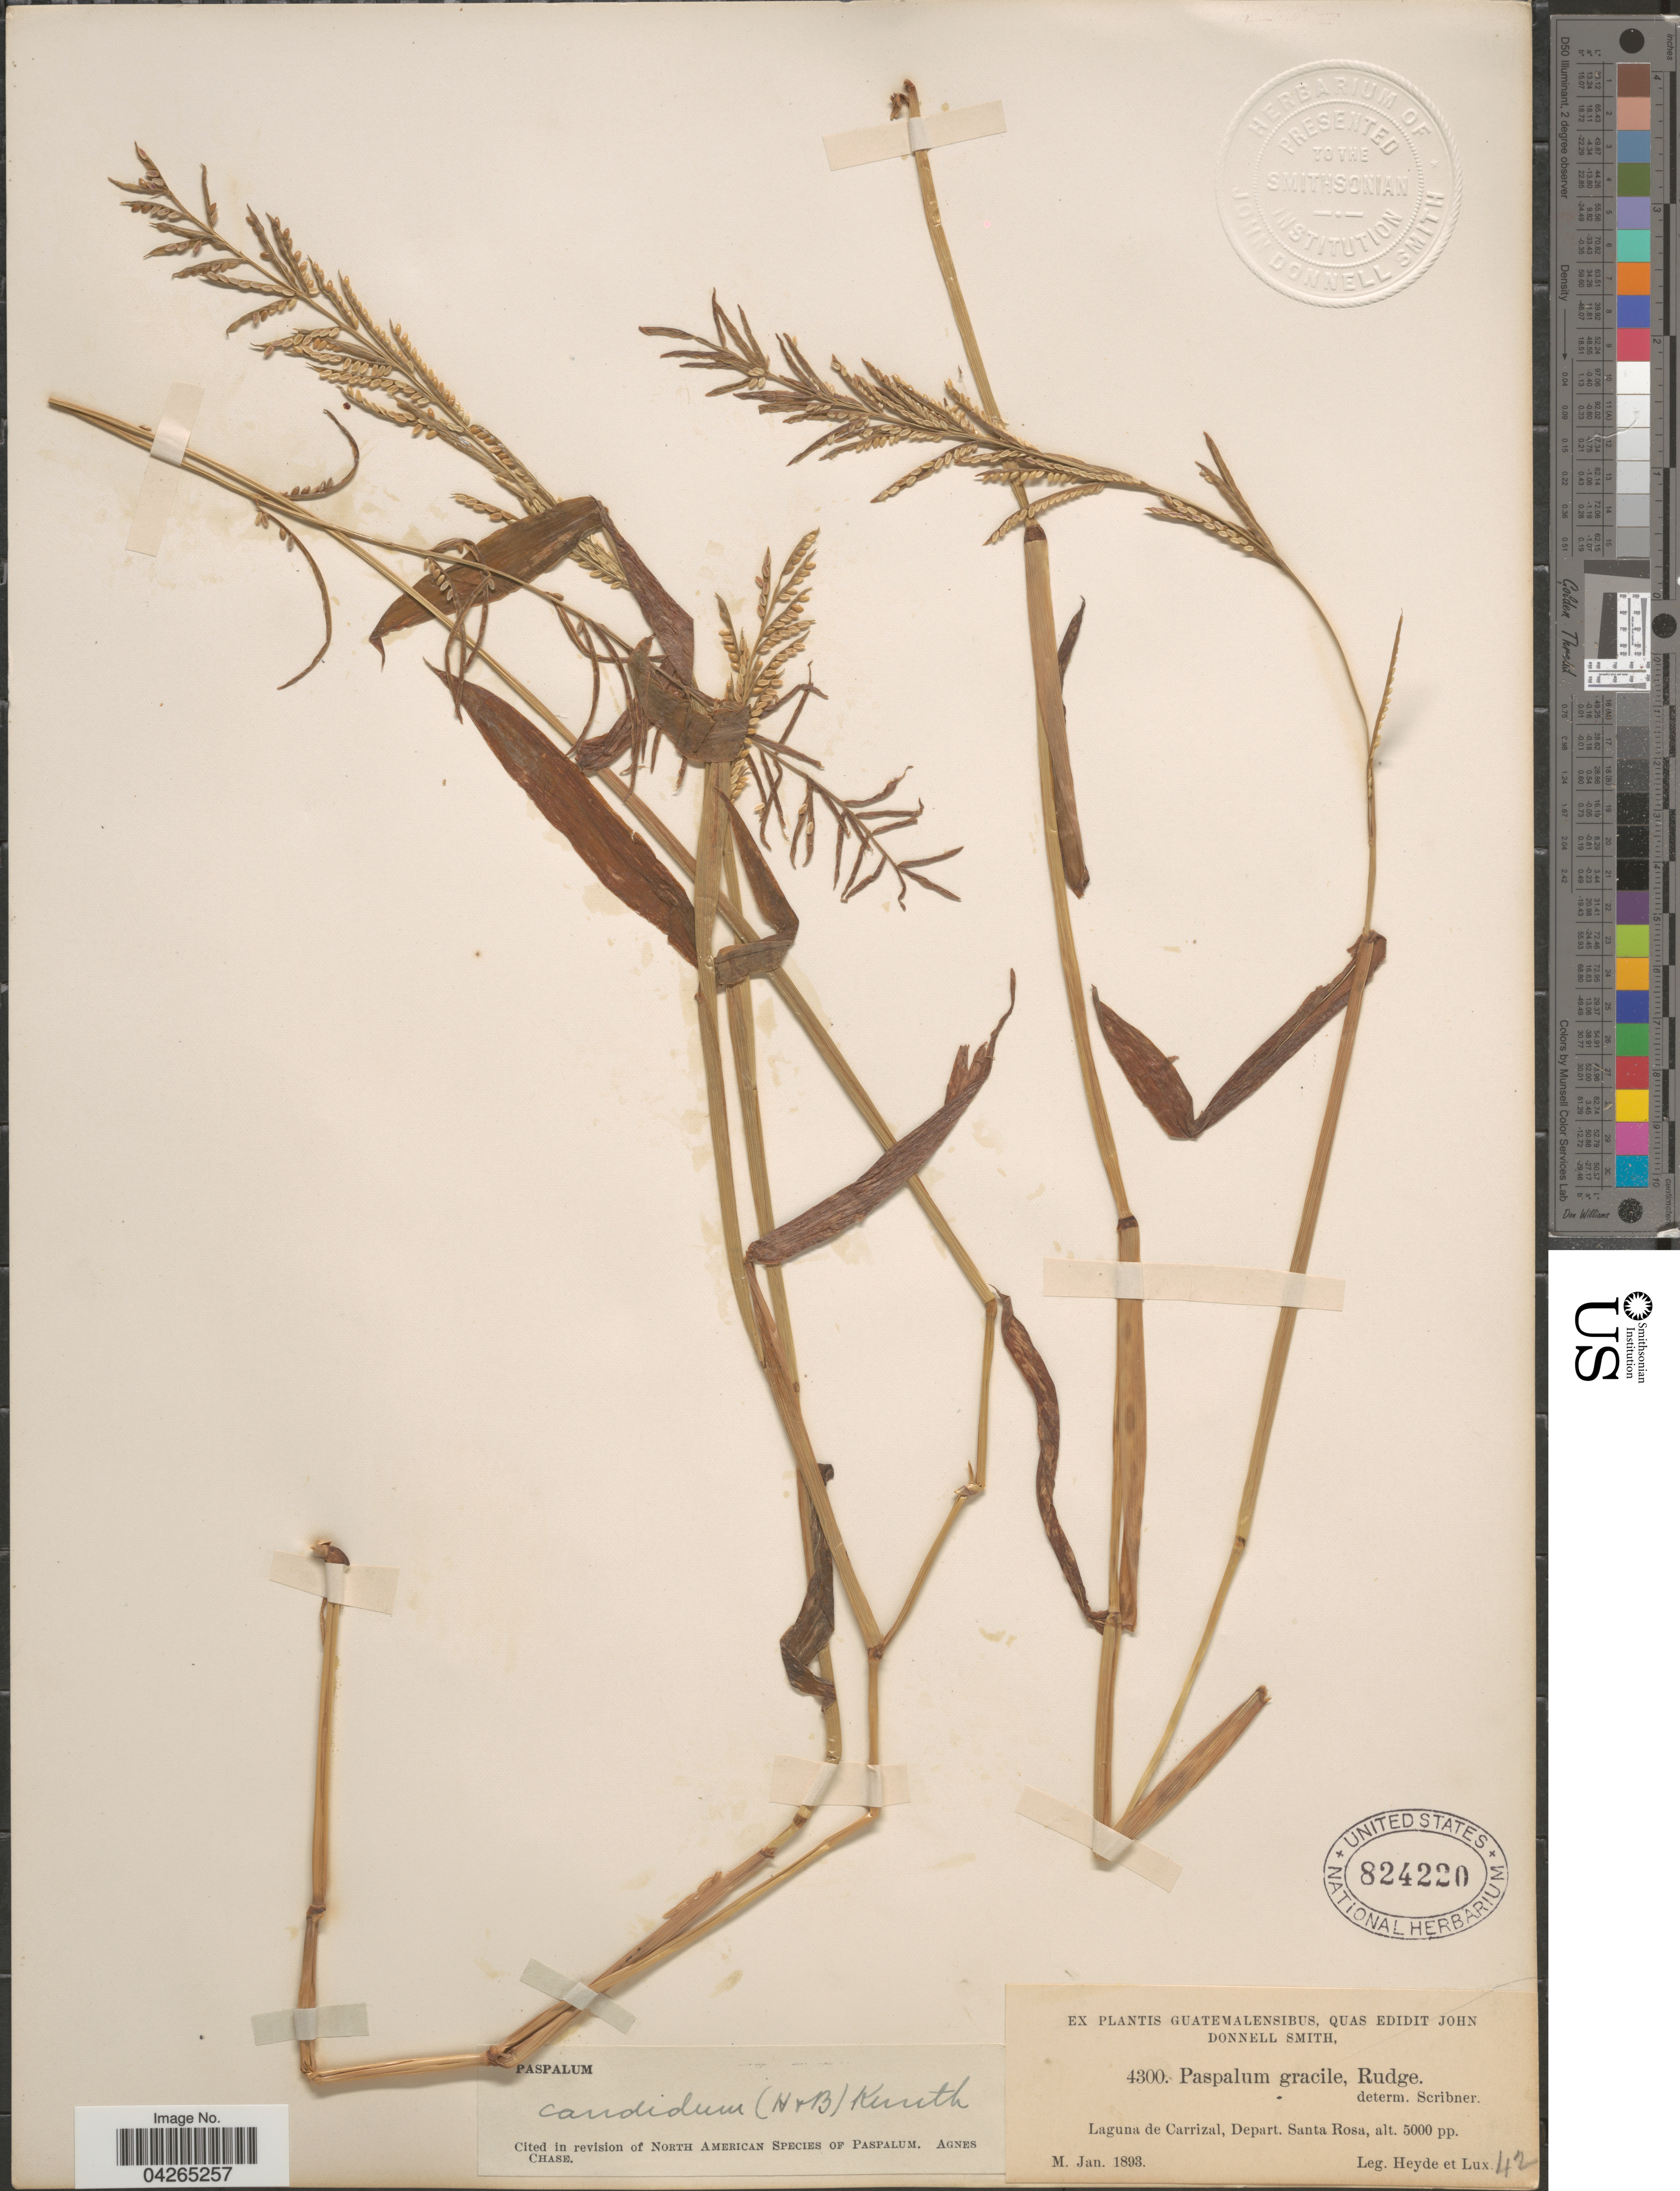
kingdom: Plantae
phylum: Tracheophyta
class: Liliopsida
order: Poales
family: Poaceae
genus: Paspalum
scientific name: Paspalum candidum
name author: (Humb. & Bonpl. ex Fleugge) Kunth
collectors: Heyde & Lux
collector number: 42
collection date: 1893-01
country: Guatemala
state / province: Santa Rosa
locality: Laguna de Carrizal, Depart. Santa Rosa.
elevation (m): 1524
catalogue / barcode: US 824220